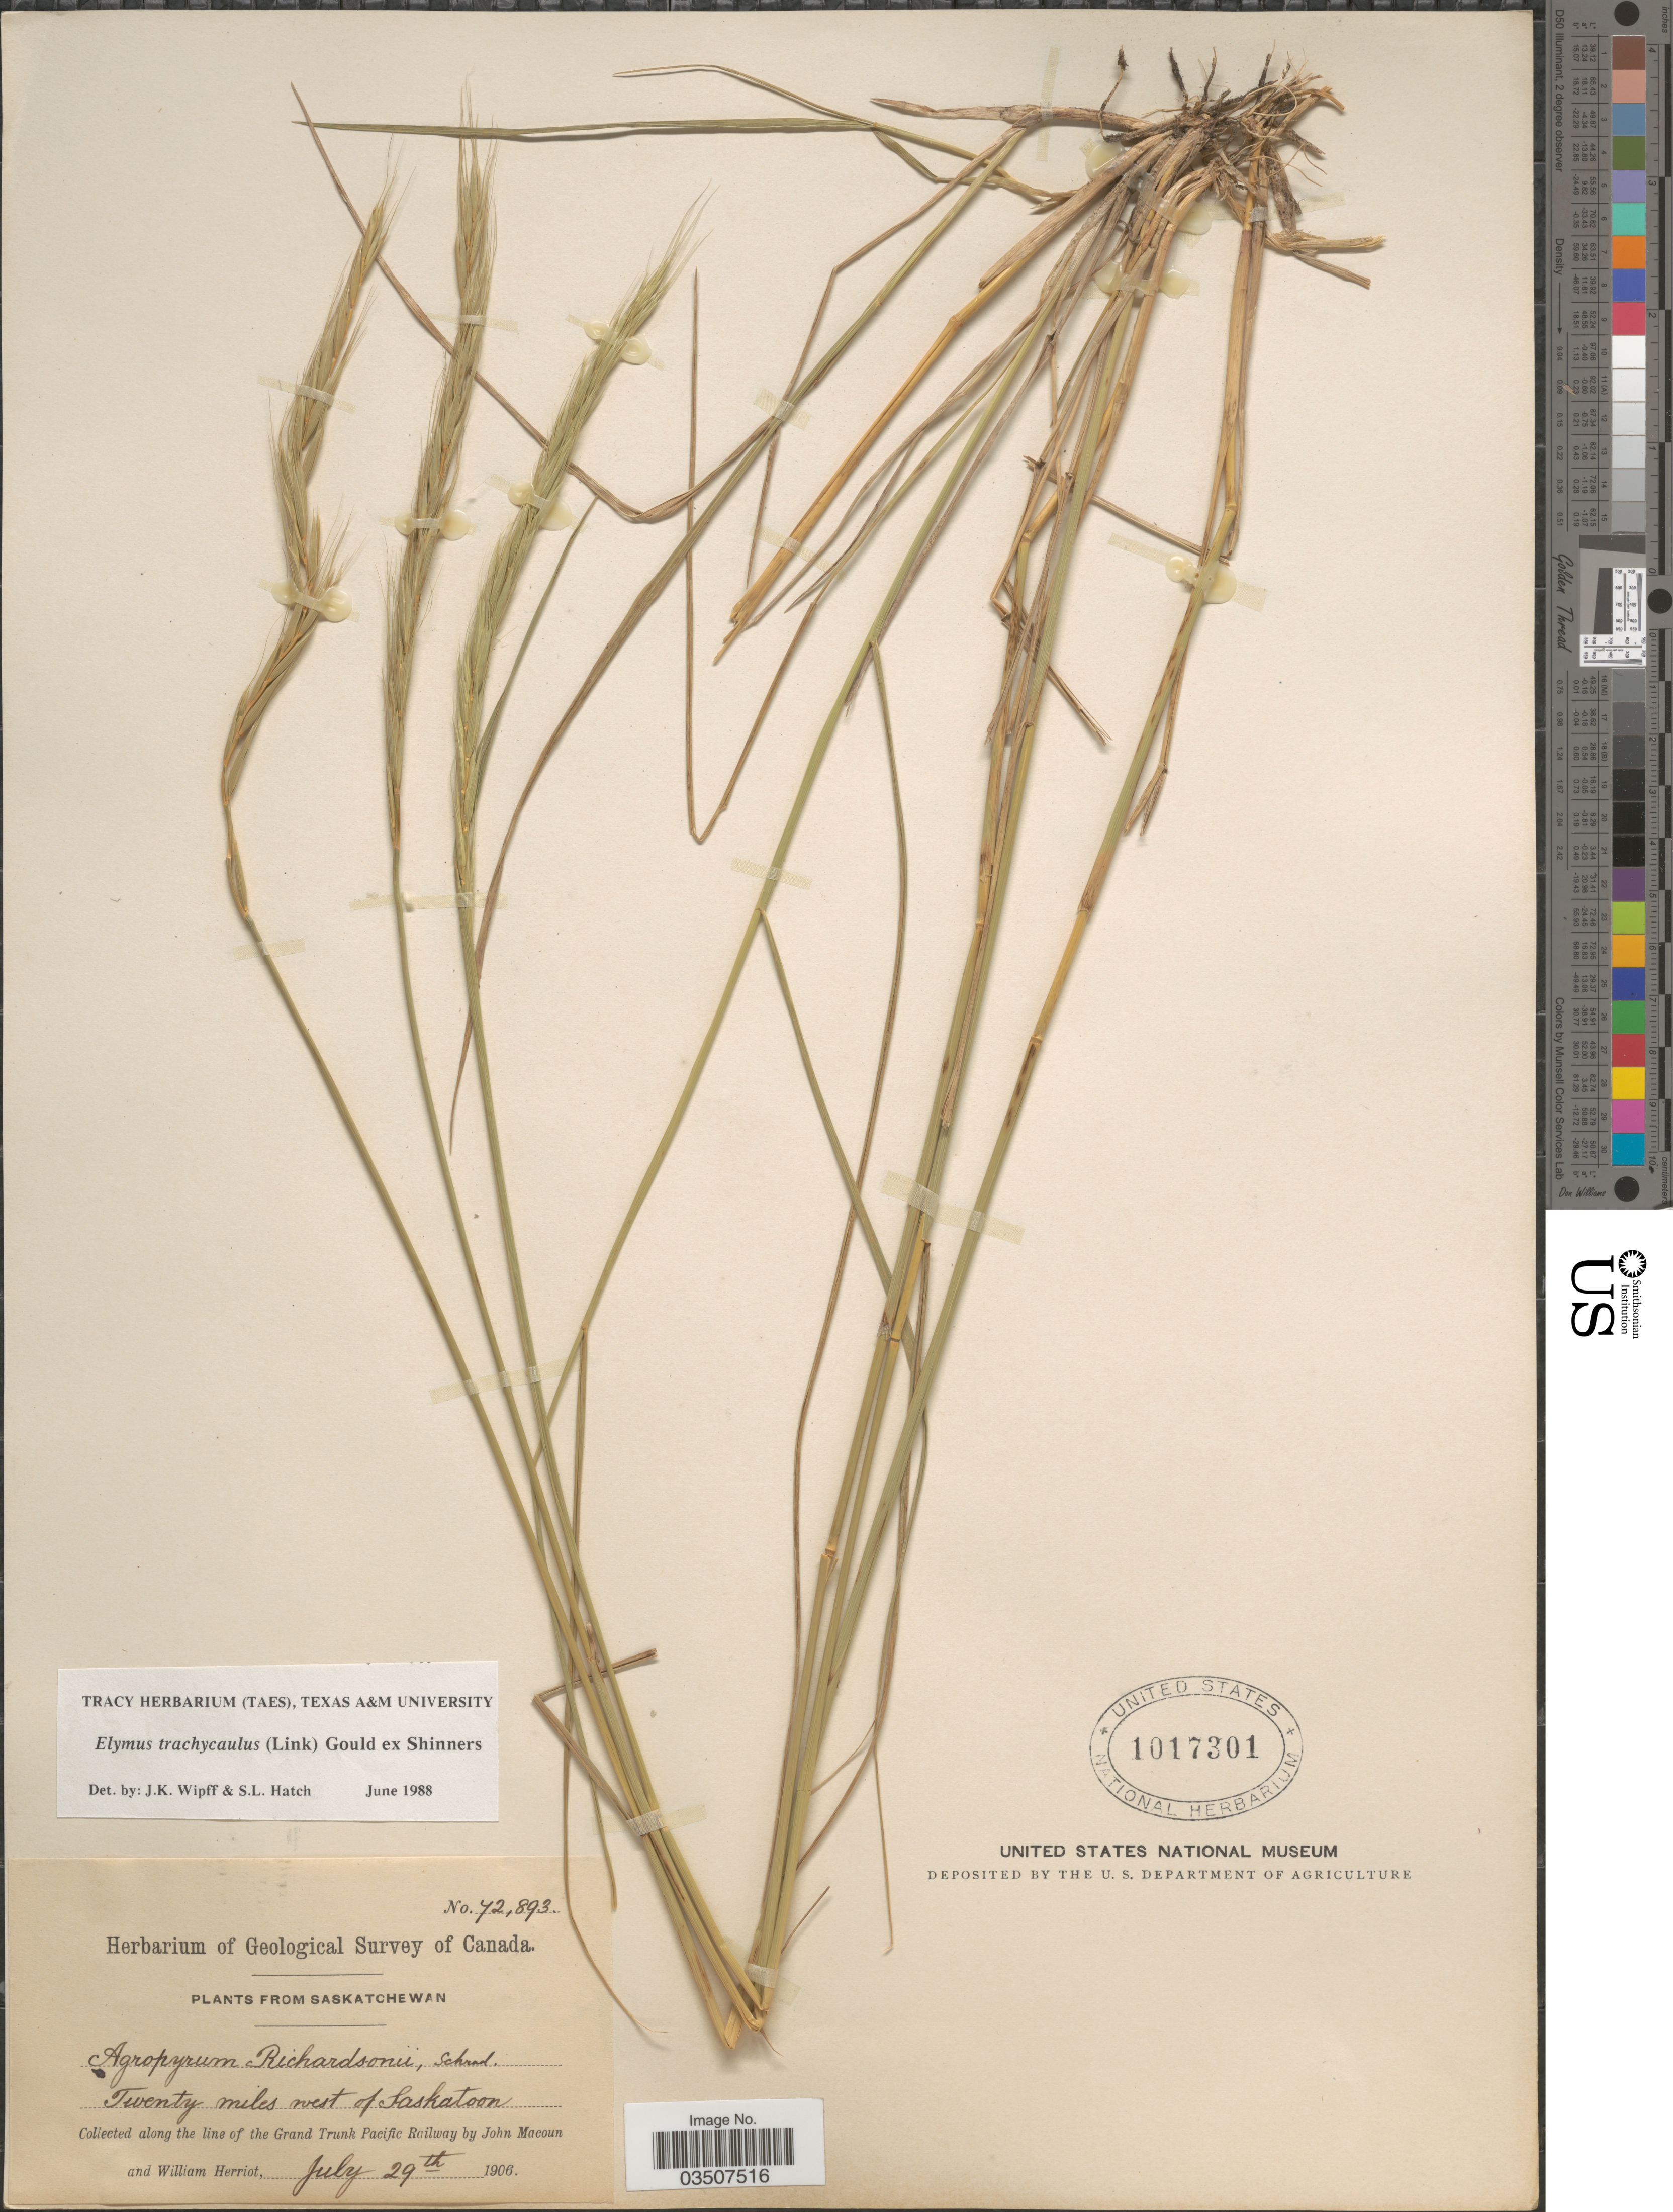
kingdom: Plantae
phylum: Tracheophyta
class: Liliopsida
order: Poales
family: Poaceae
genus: Elymus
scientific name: Elymus trachycaulus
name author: (Link) Gould ex Shinners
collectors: J. Macoun & W. Herriot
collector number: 72893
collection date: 1906-07-29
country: Canada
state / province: Saskatchewan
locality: Geological Survey of Canada. Twenty miles west of Saskatoon. Along the line of the Grand Trunk Pacific Railway.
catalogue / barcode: US 1017301